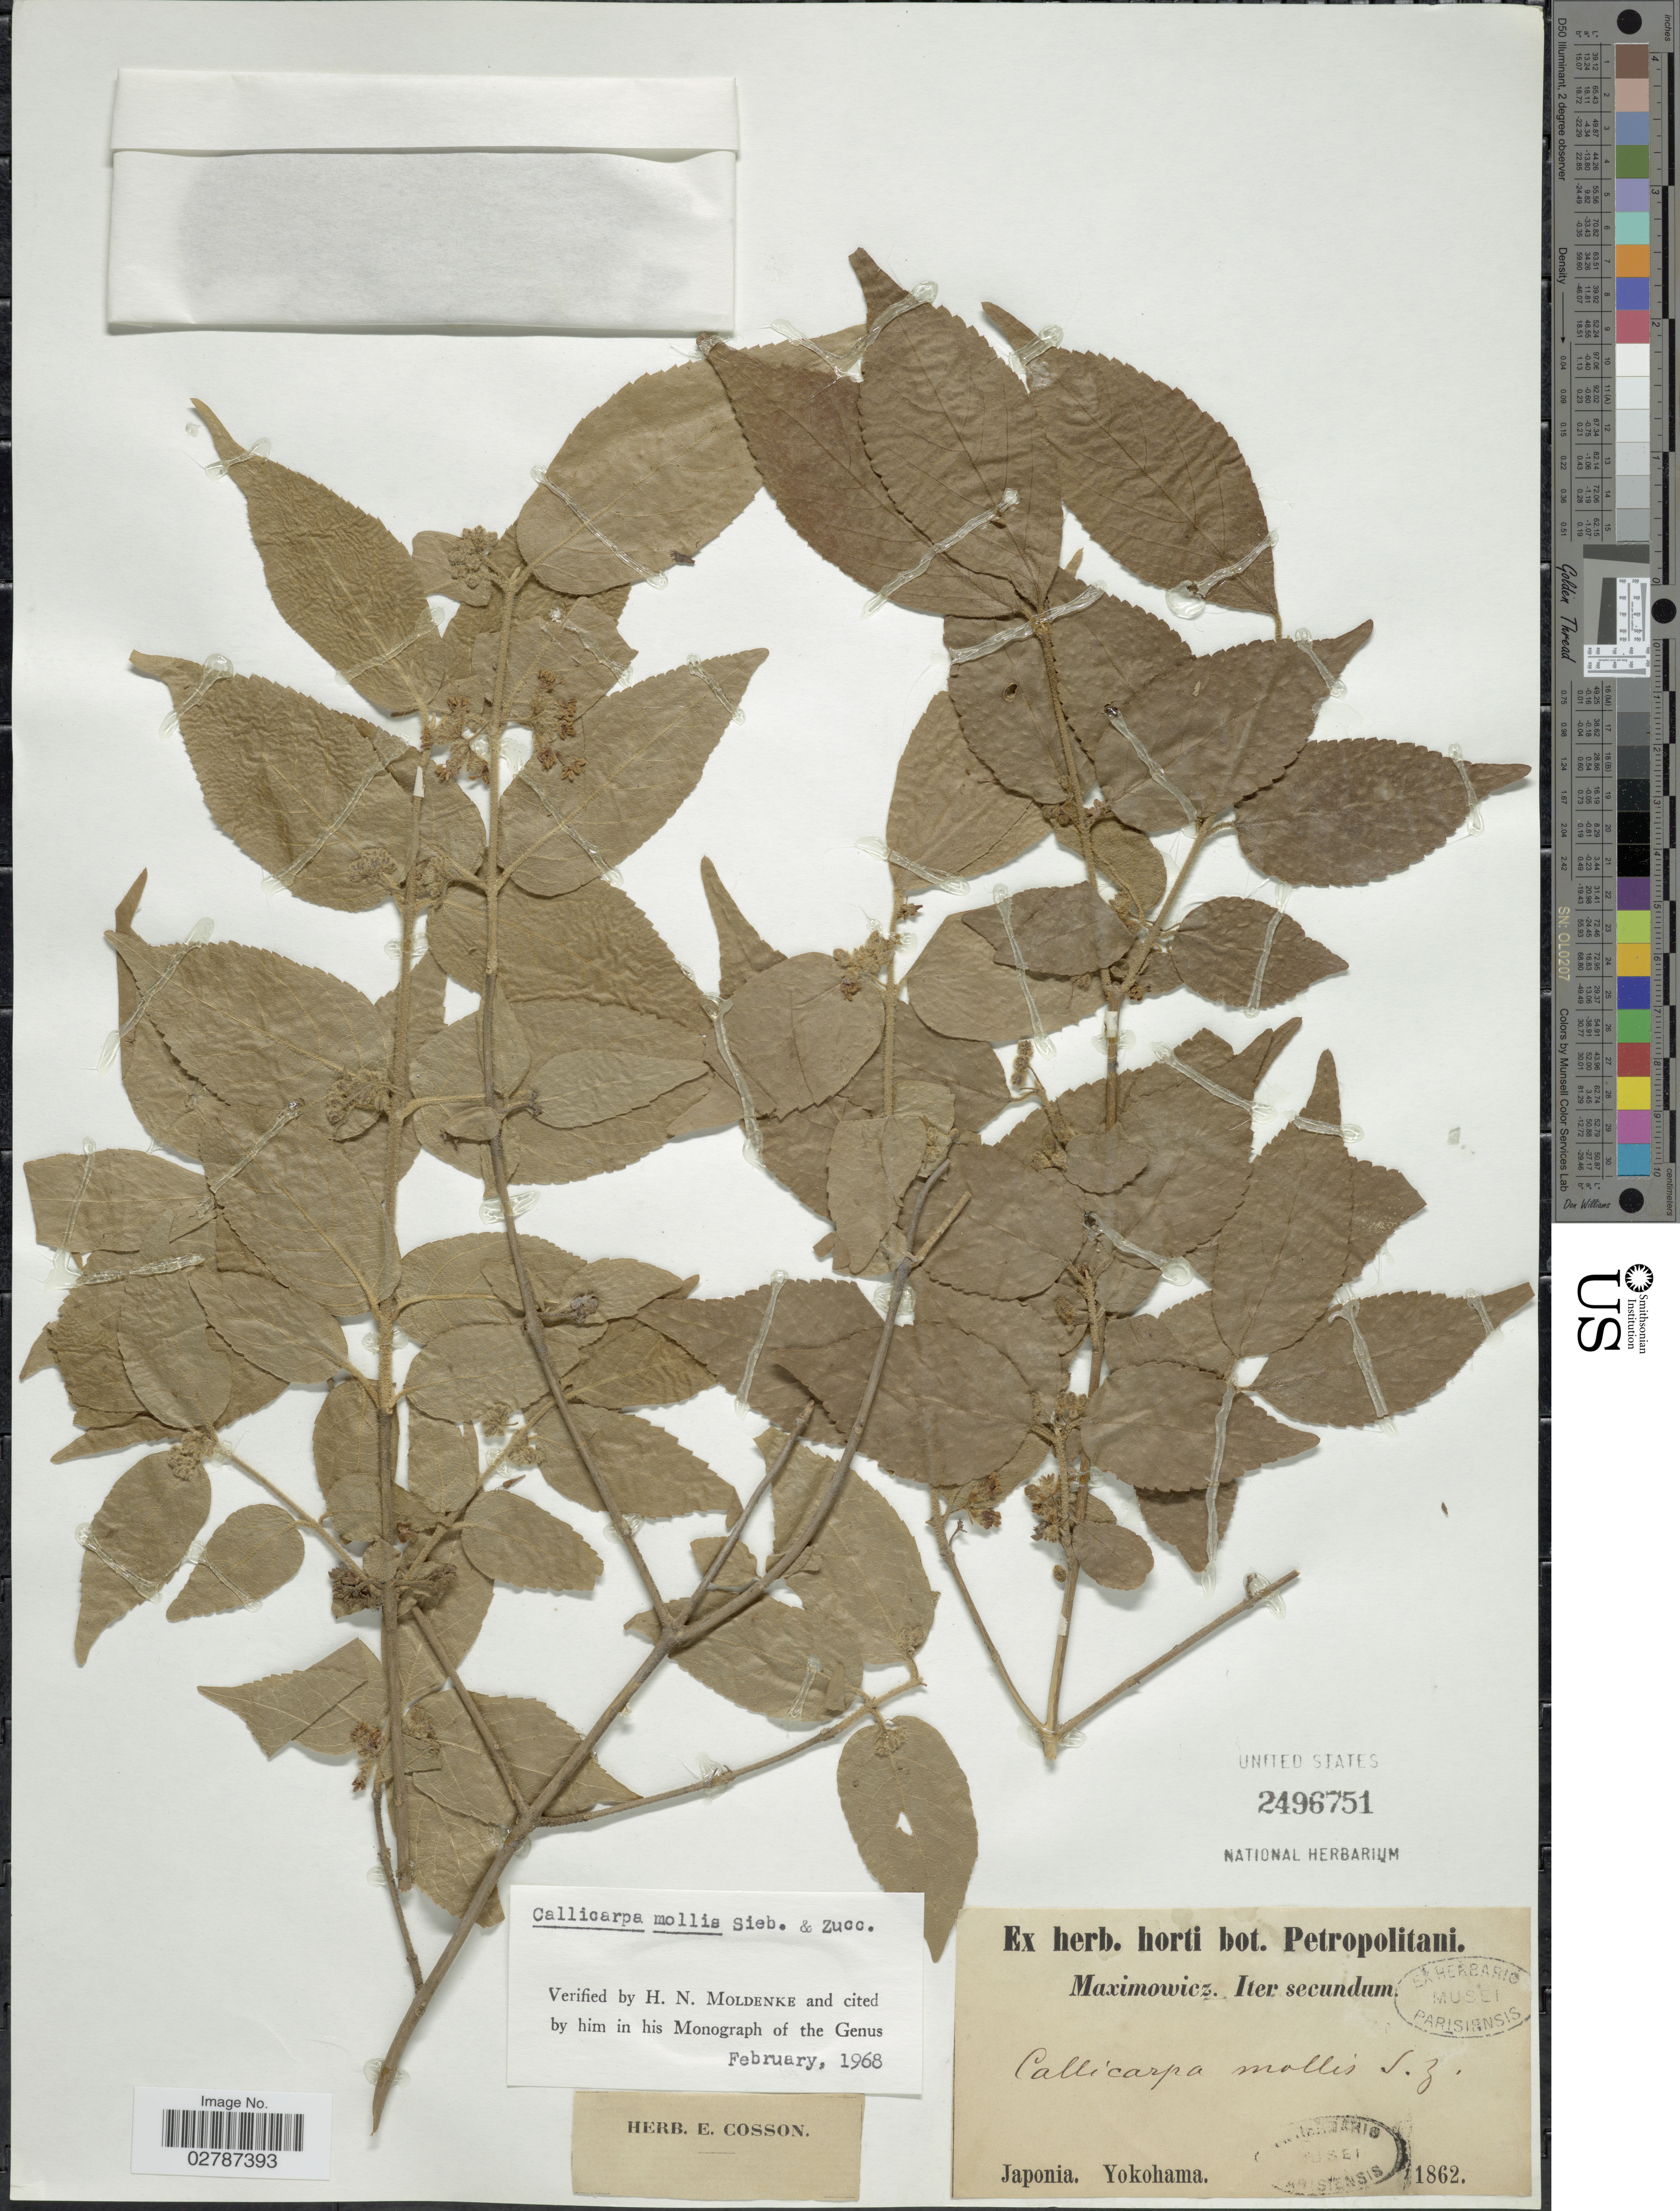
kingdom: Plantae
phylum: Tracheophyta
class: Magnoliopsida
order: Lamiales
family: Lamiaceae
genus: Callicarpa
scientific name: Callicarpa mollis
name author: Siebold & Zucc.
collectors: Maximowicz, --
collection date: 1862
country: Japan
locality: Japonia. Yokohama.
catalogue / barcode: US 2496751